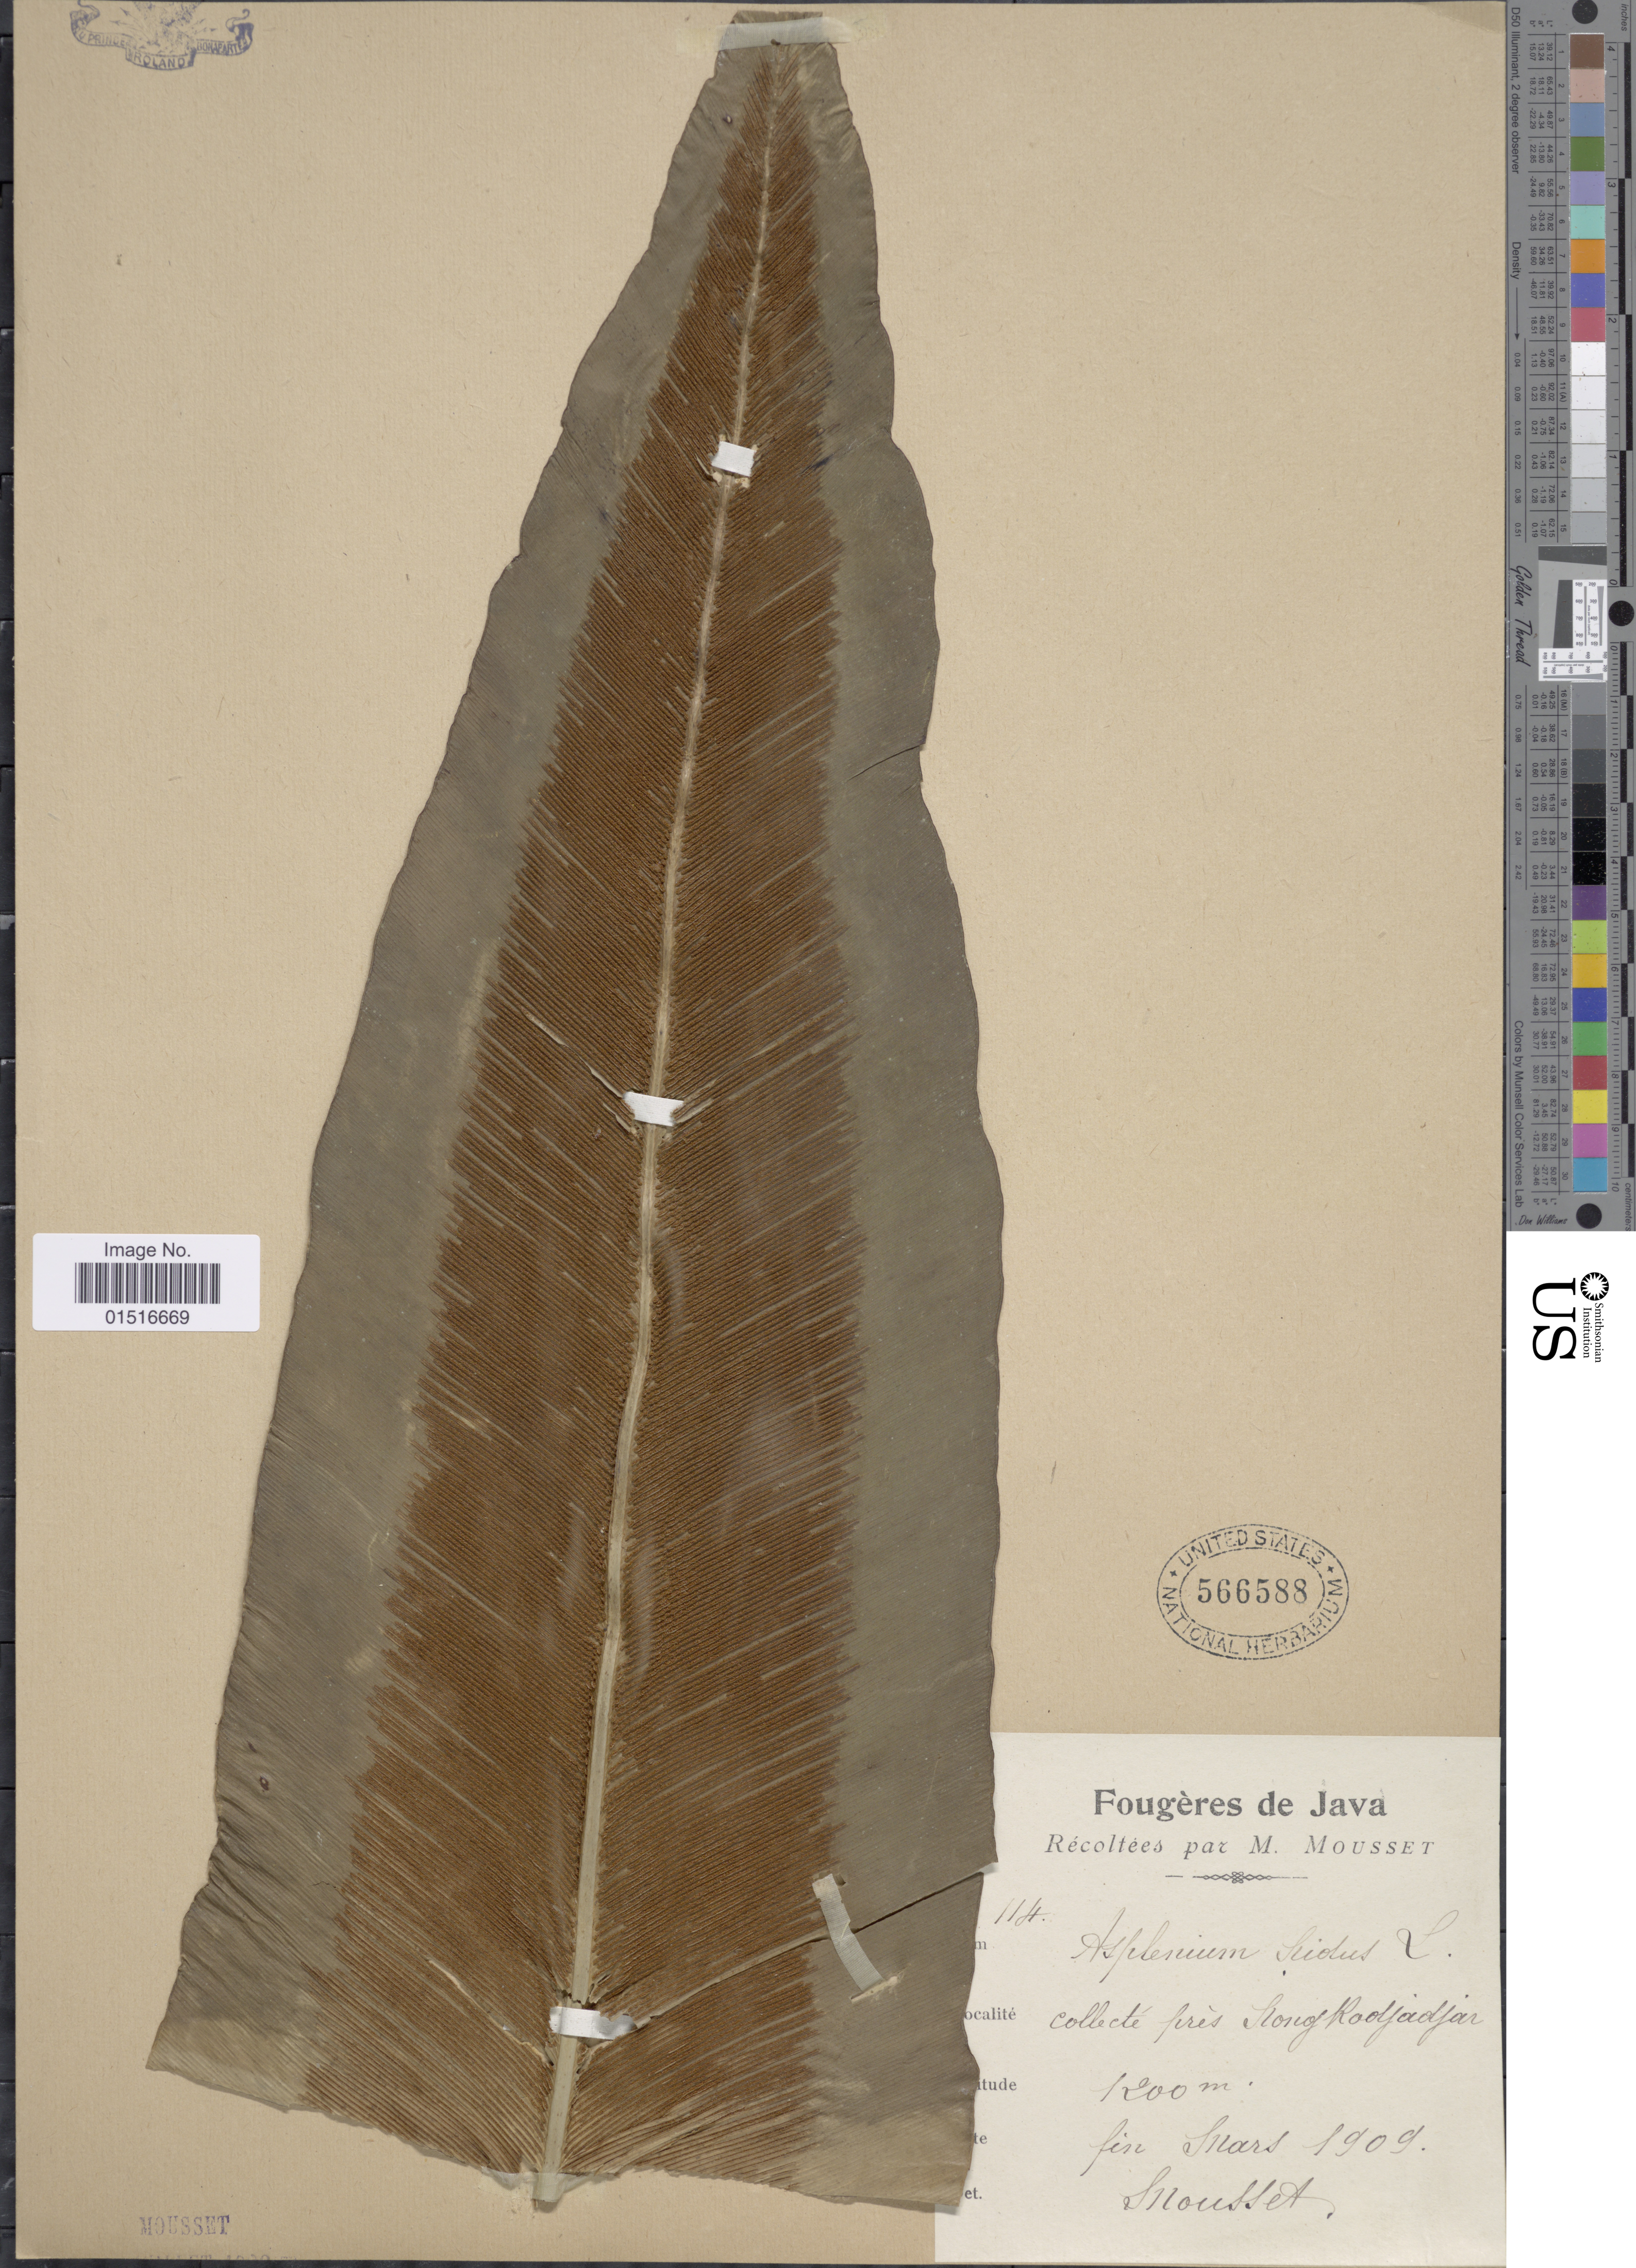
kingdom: Plantae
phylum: Tracheophyta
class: Polypodiopsida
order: Polypodiales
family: Aspleniaceae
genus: Asplenium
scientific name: Asplenium nidus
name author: L.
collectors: M. Mousset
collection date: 1909-03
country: Indonesia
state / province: Java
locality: Long Rodjadjar [interpreted]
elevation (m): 1200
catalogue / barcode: US 566588